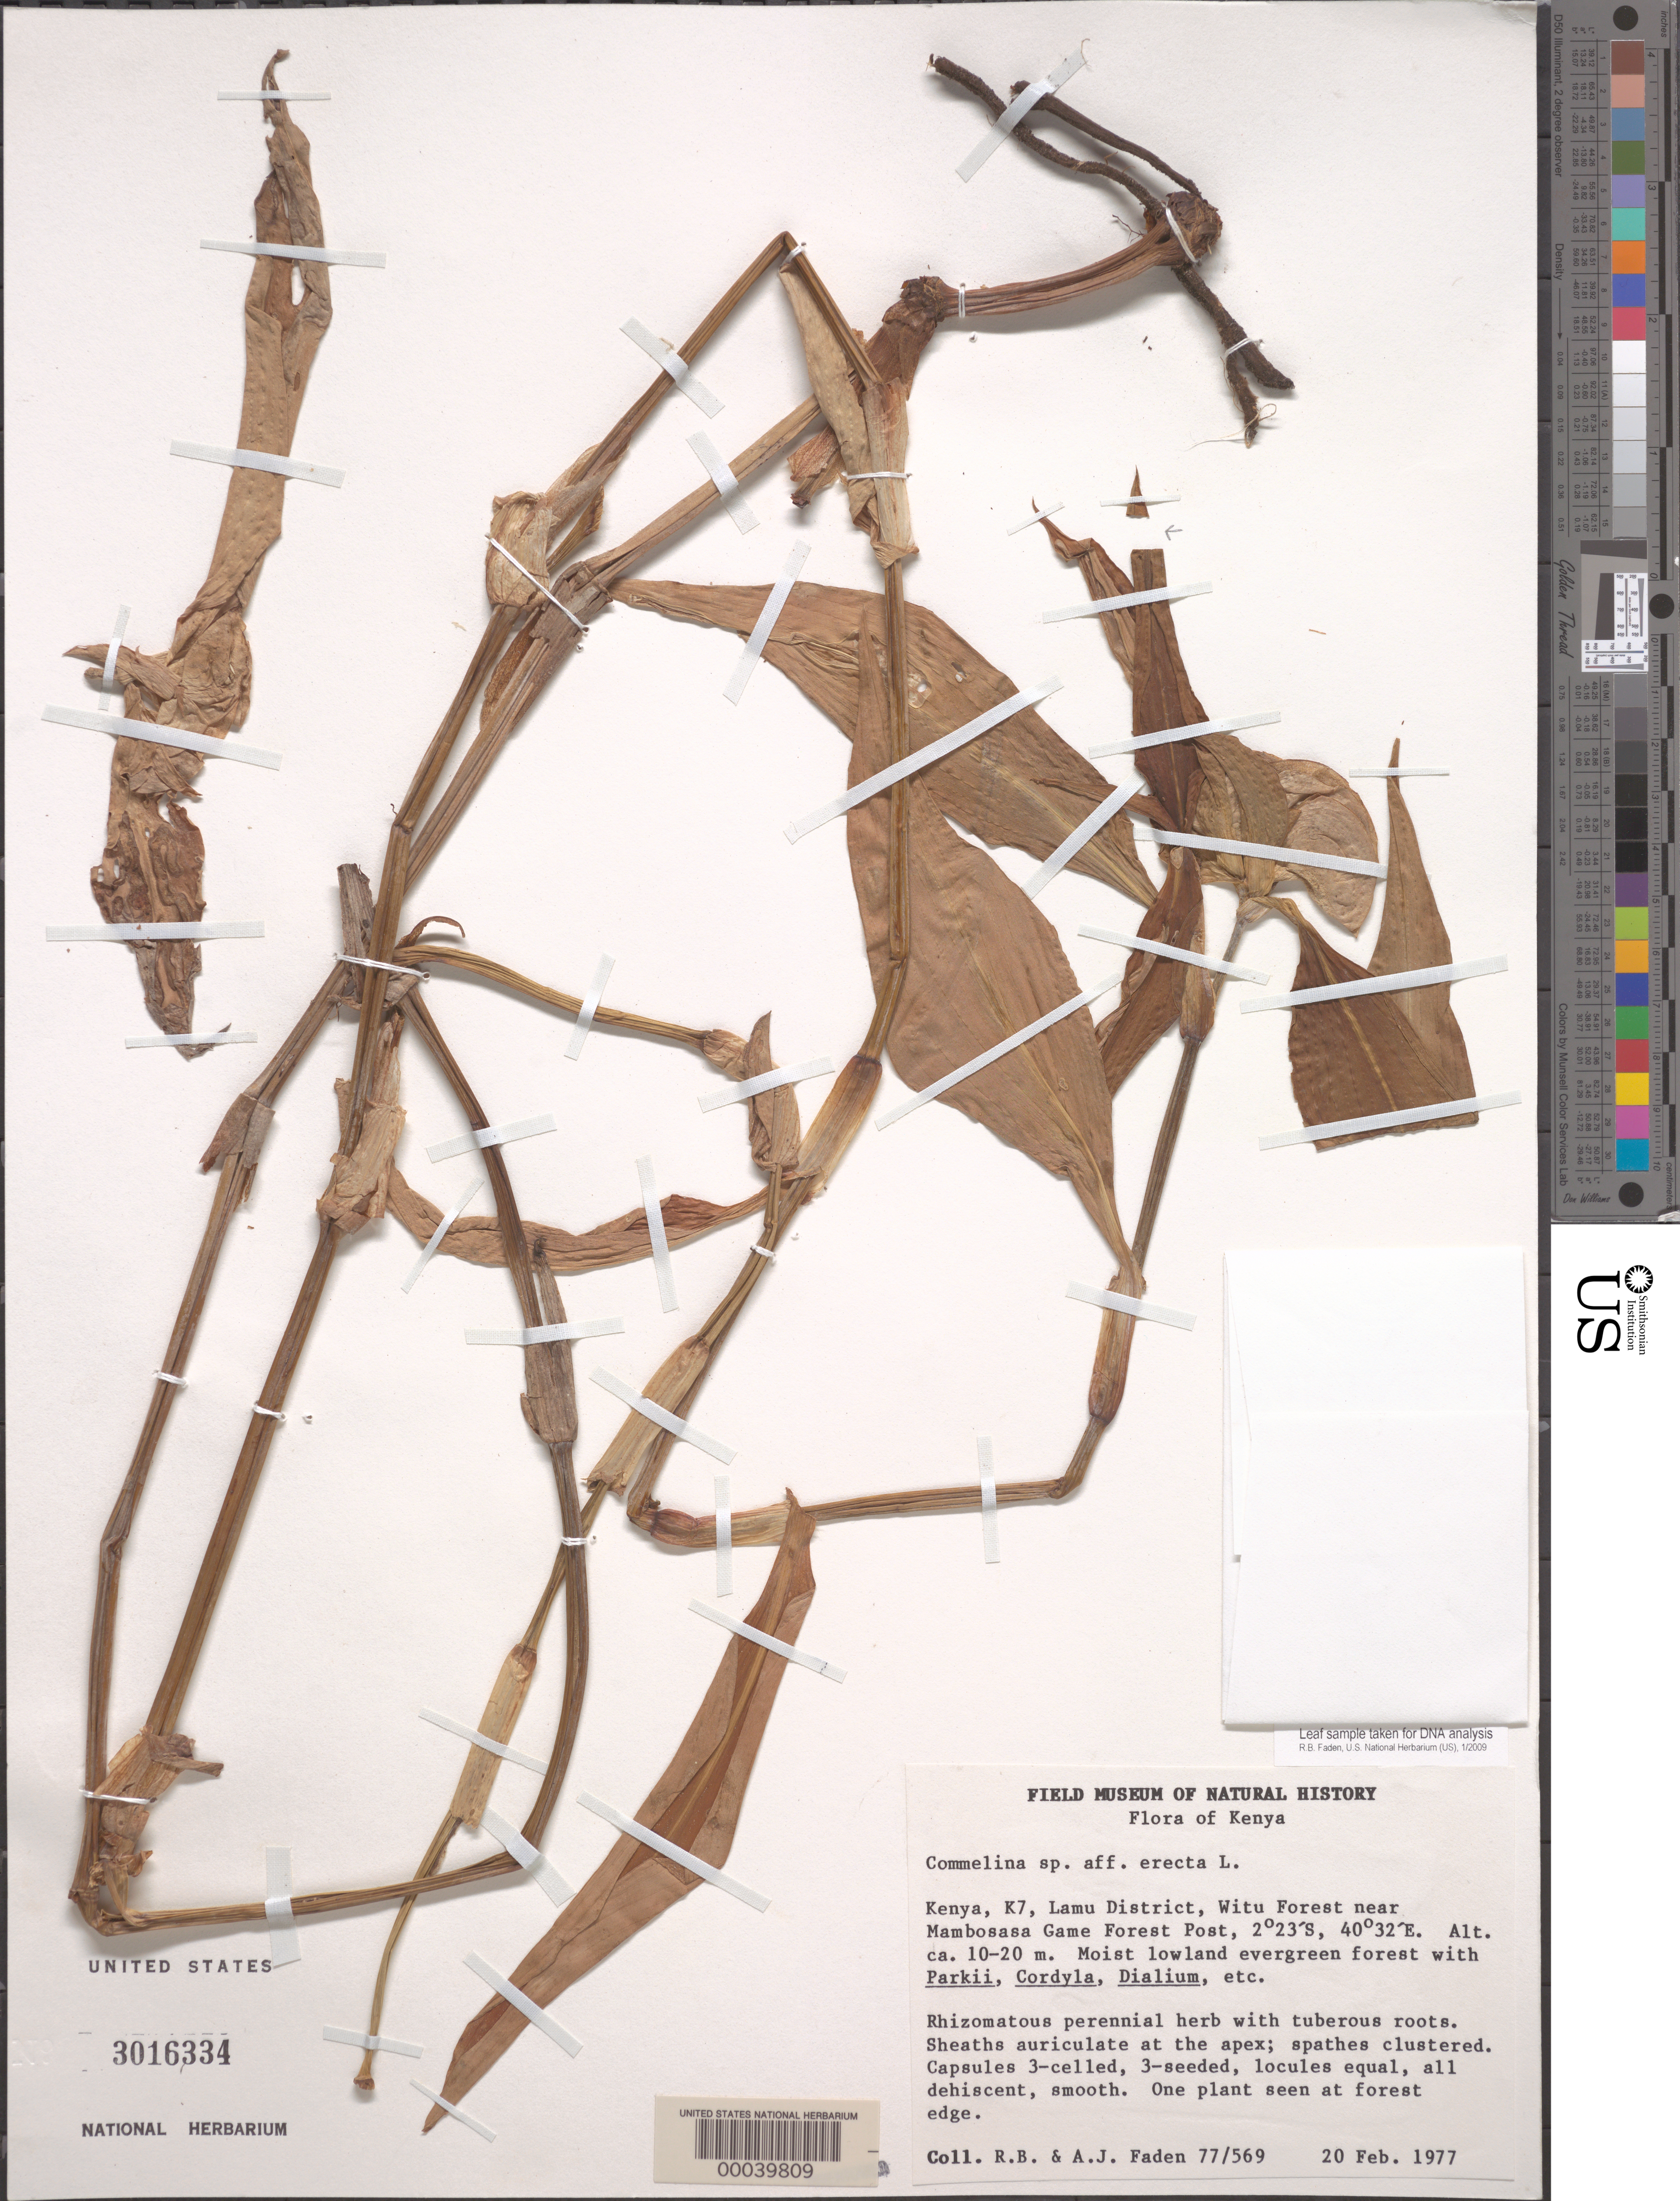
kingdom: Plantae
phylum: Tracheophyta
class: Liliopsida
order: Commelinales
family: Commelinaceae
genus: Commelina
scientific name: Commelina erecta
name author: L.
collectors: R. B. Faden & A. J. Faden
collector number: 77/569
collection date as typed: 20 Feb 1977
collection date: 1977-02-20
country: Kenya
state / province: Lamu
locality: Witu forest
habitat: Moist lowland evergreen forest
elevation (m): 10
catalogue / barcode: US 3016334